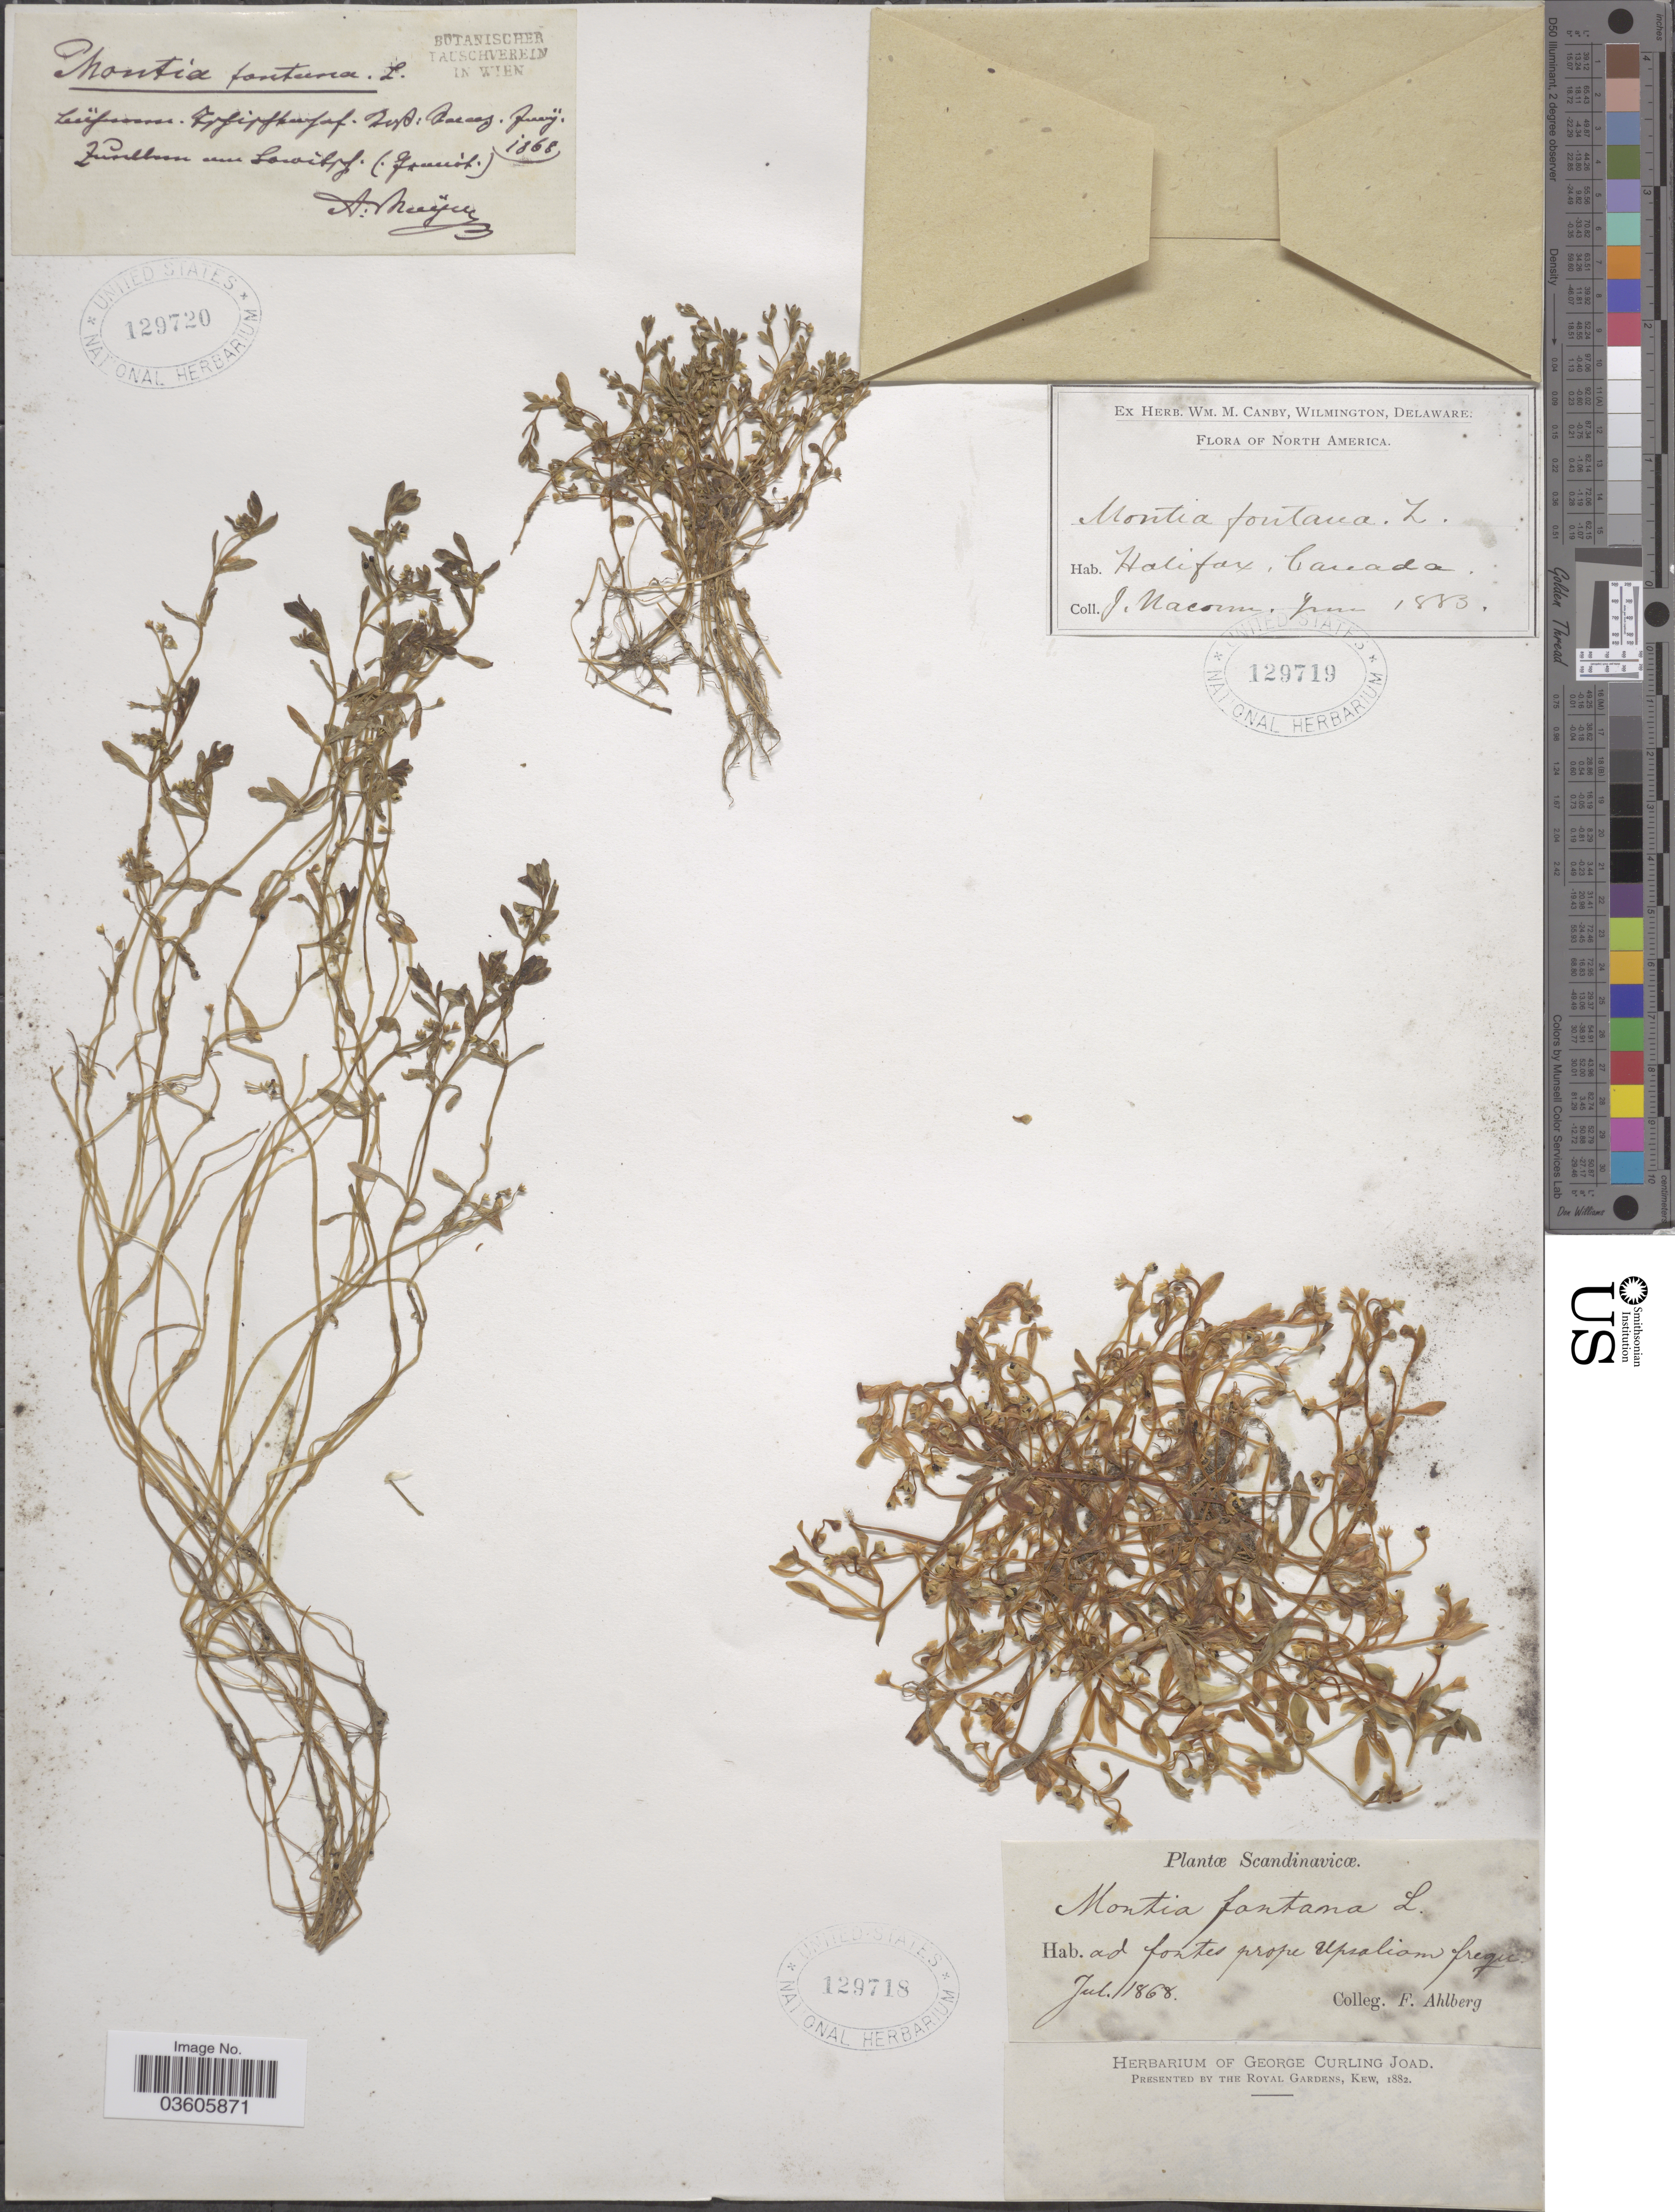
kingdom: Plantae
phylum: Tracheophyta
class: Magnoliopsida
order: Caryophyllales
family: Montiaceae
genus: Montia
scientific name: Montia fontana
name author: L.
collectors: F. Ahlberg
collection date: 1868-07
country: Sweden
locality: Scandinavicæ. ad pontes rpope Upsaliom frequ.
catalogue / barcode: US 129718